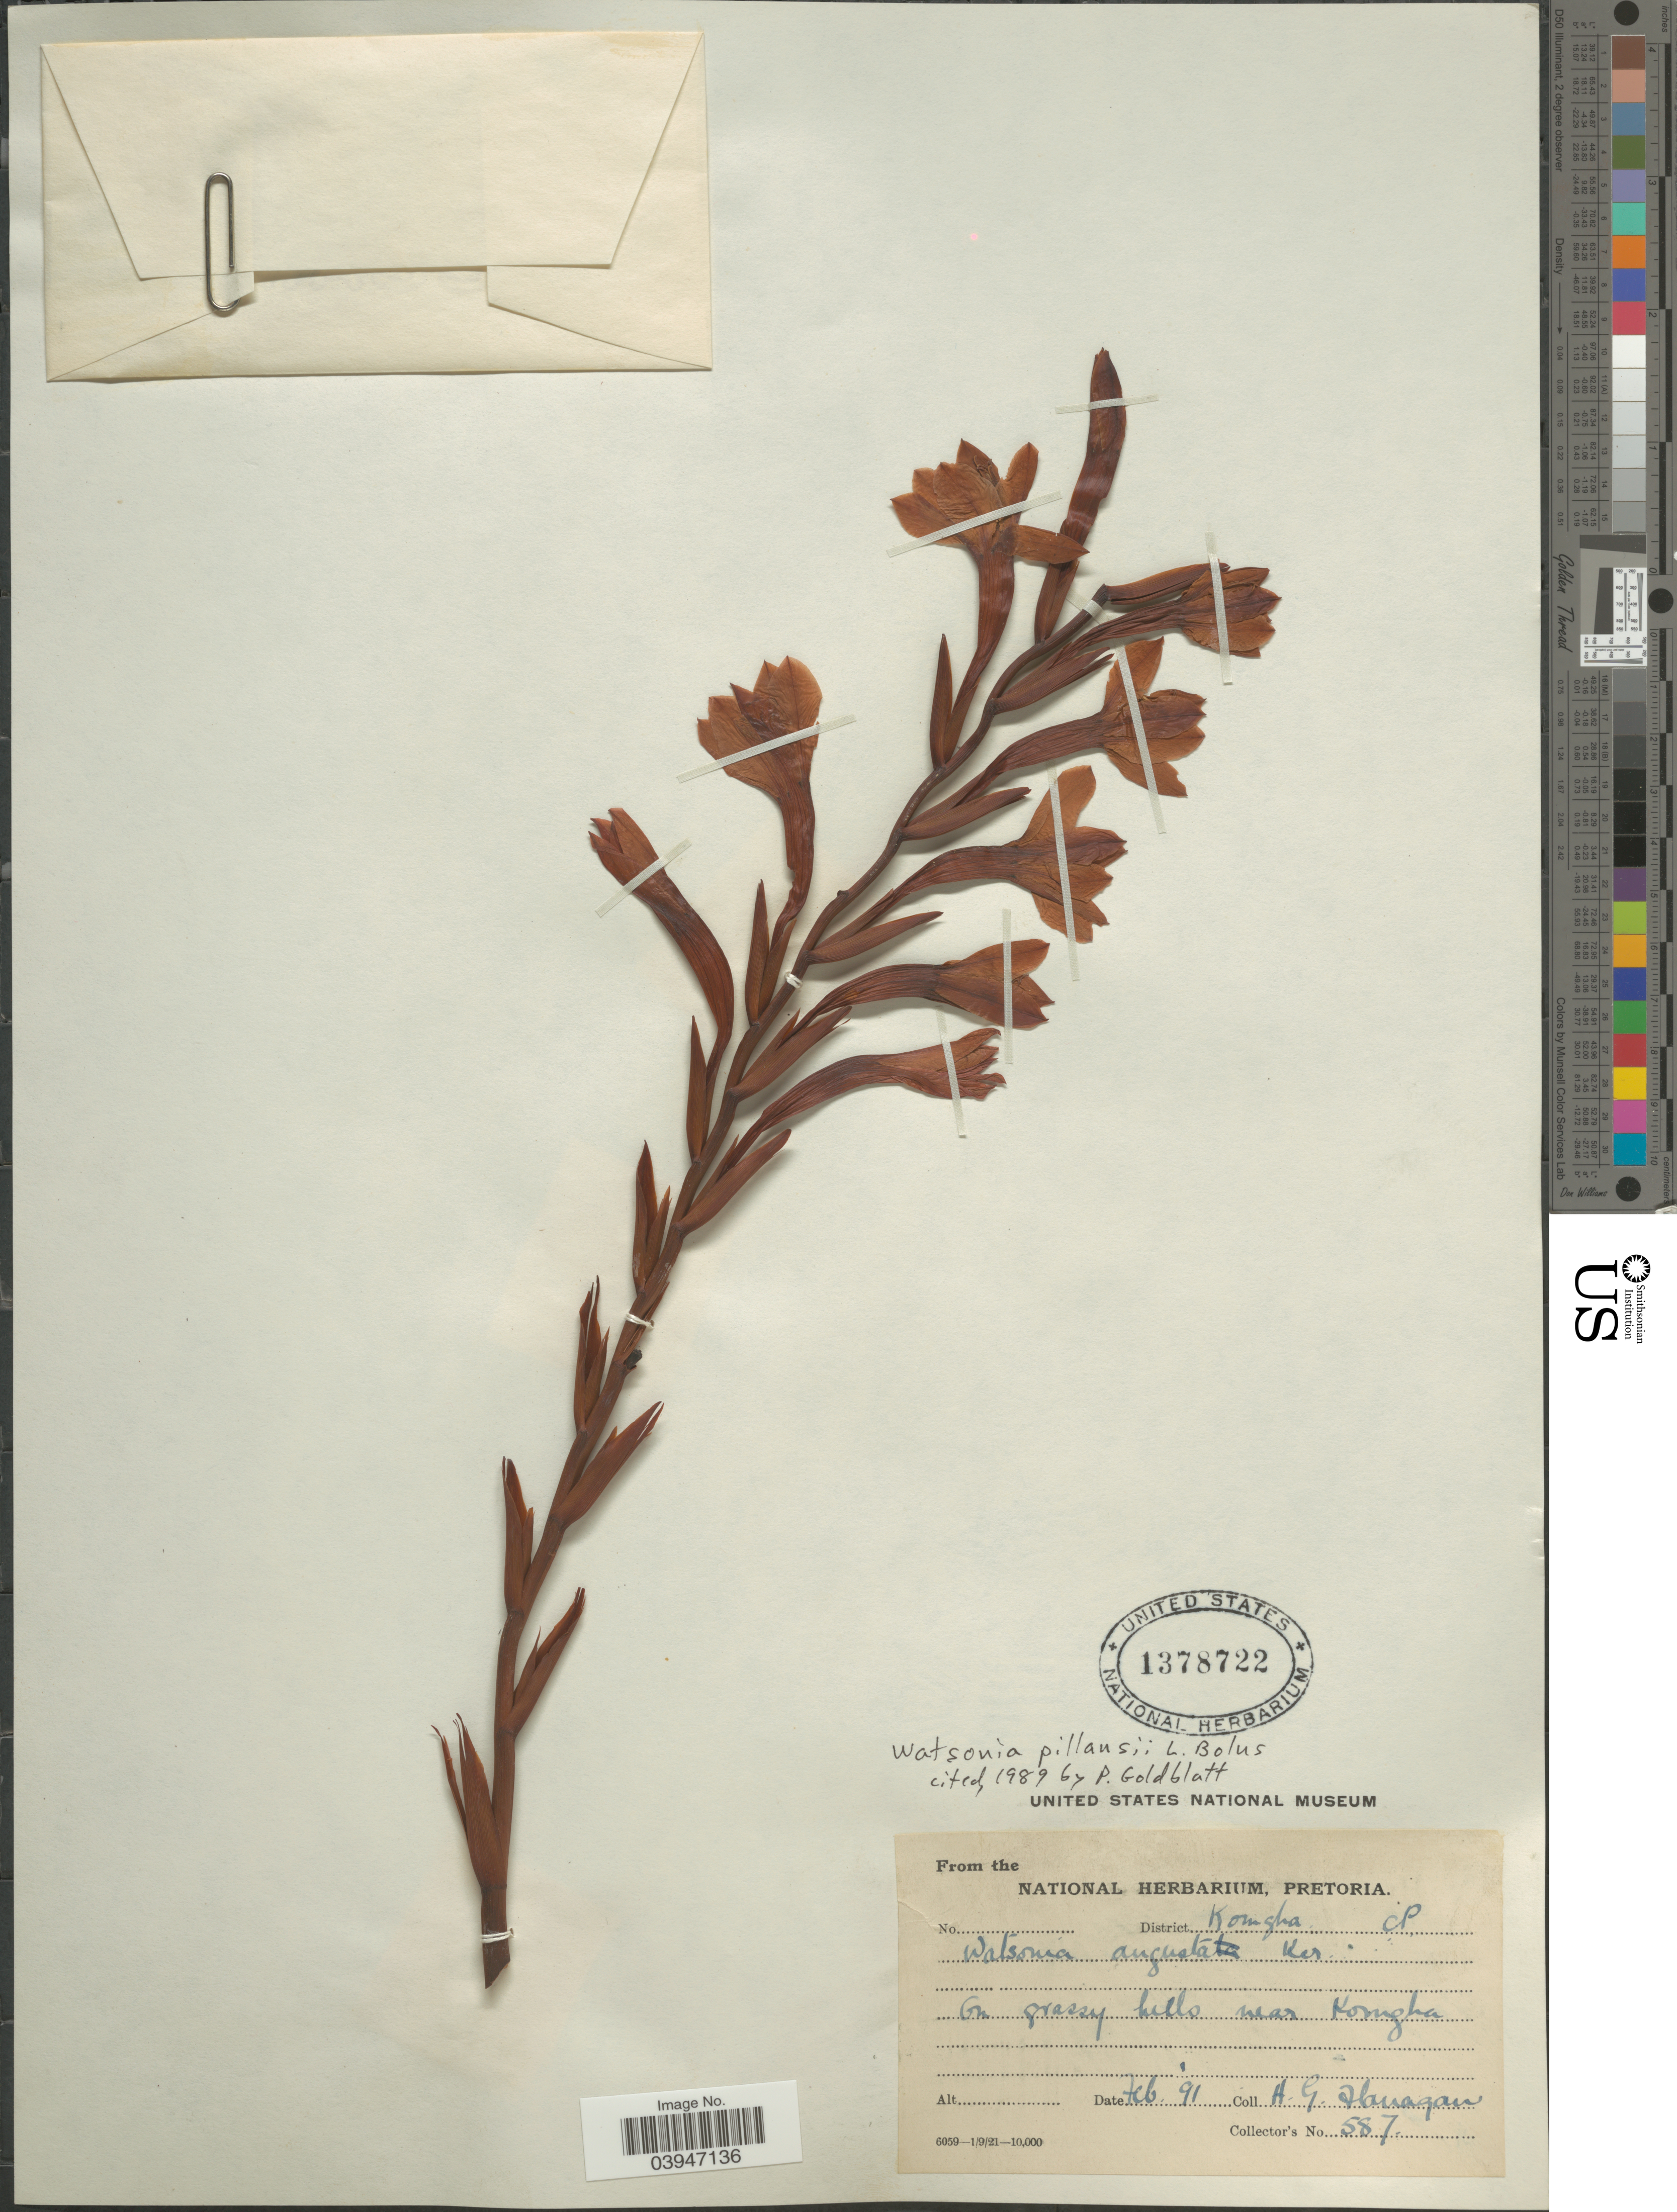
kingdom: Plantae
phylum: Tracheophyta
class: Liliopsida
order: Asparagales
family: Iridaceae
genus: Watsonia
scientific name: Watsonia pillansii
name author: L. Bolus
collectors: H. Hanagan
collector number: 587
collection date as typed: Transcribed d/m/y: /2/91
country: South Africa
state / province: Eastern Cape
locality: District Komgha C.P.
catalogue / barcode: US 1378722